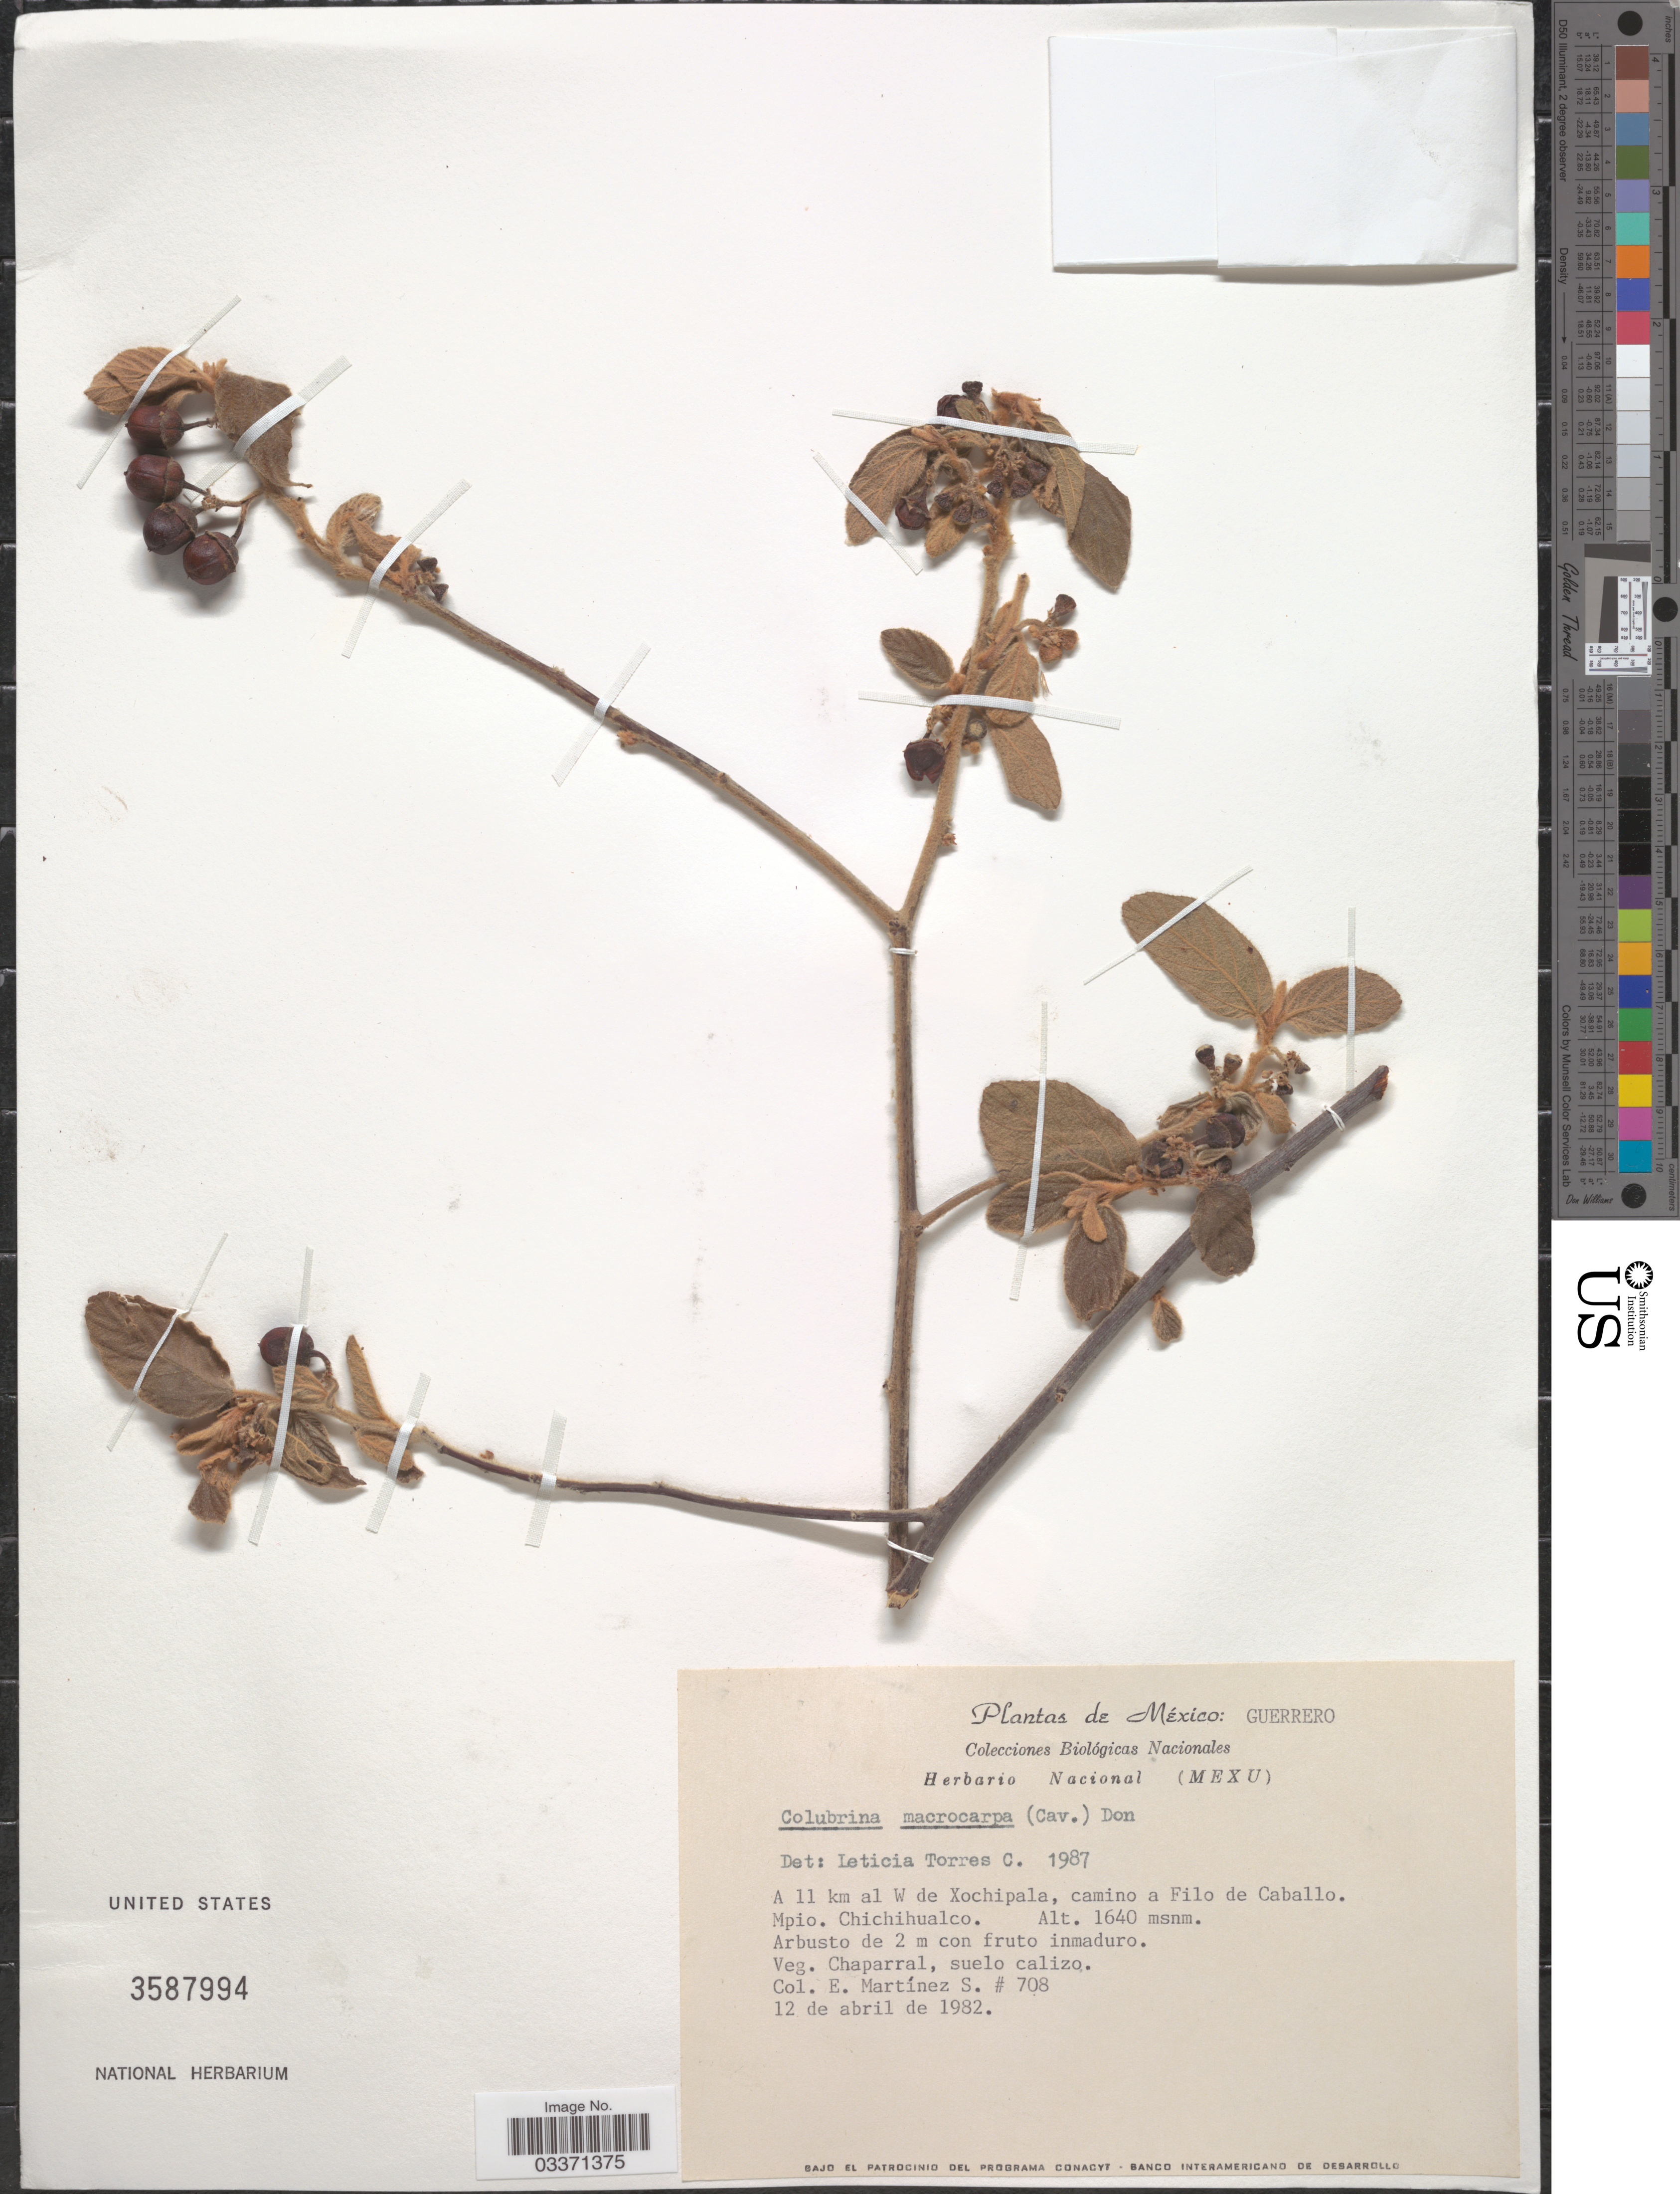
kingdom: Plantae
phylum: Tracheophyta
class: Magnoliopsida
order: Rosales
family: Rhamnaceae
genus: Colubrina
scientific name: Colubrina macrocarpa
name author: (Cav.) G. Don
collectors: E. M. Martínez S.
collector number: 708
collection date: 1982-04-12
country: Mexico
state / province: Guerrero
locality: A 11 km al W de Xochipala, camino a Filo de Caballo. Mpio. Chichihualco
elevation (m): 1640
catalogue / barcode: US 3587994